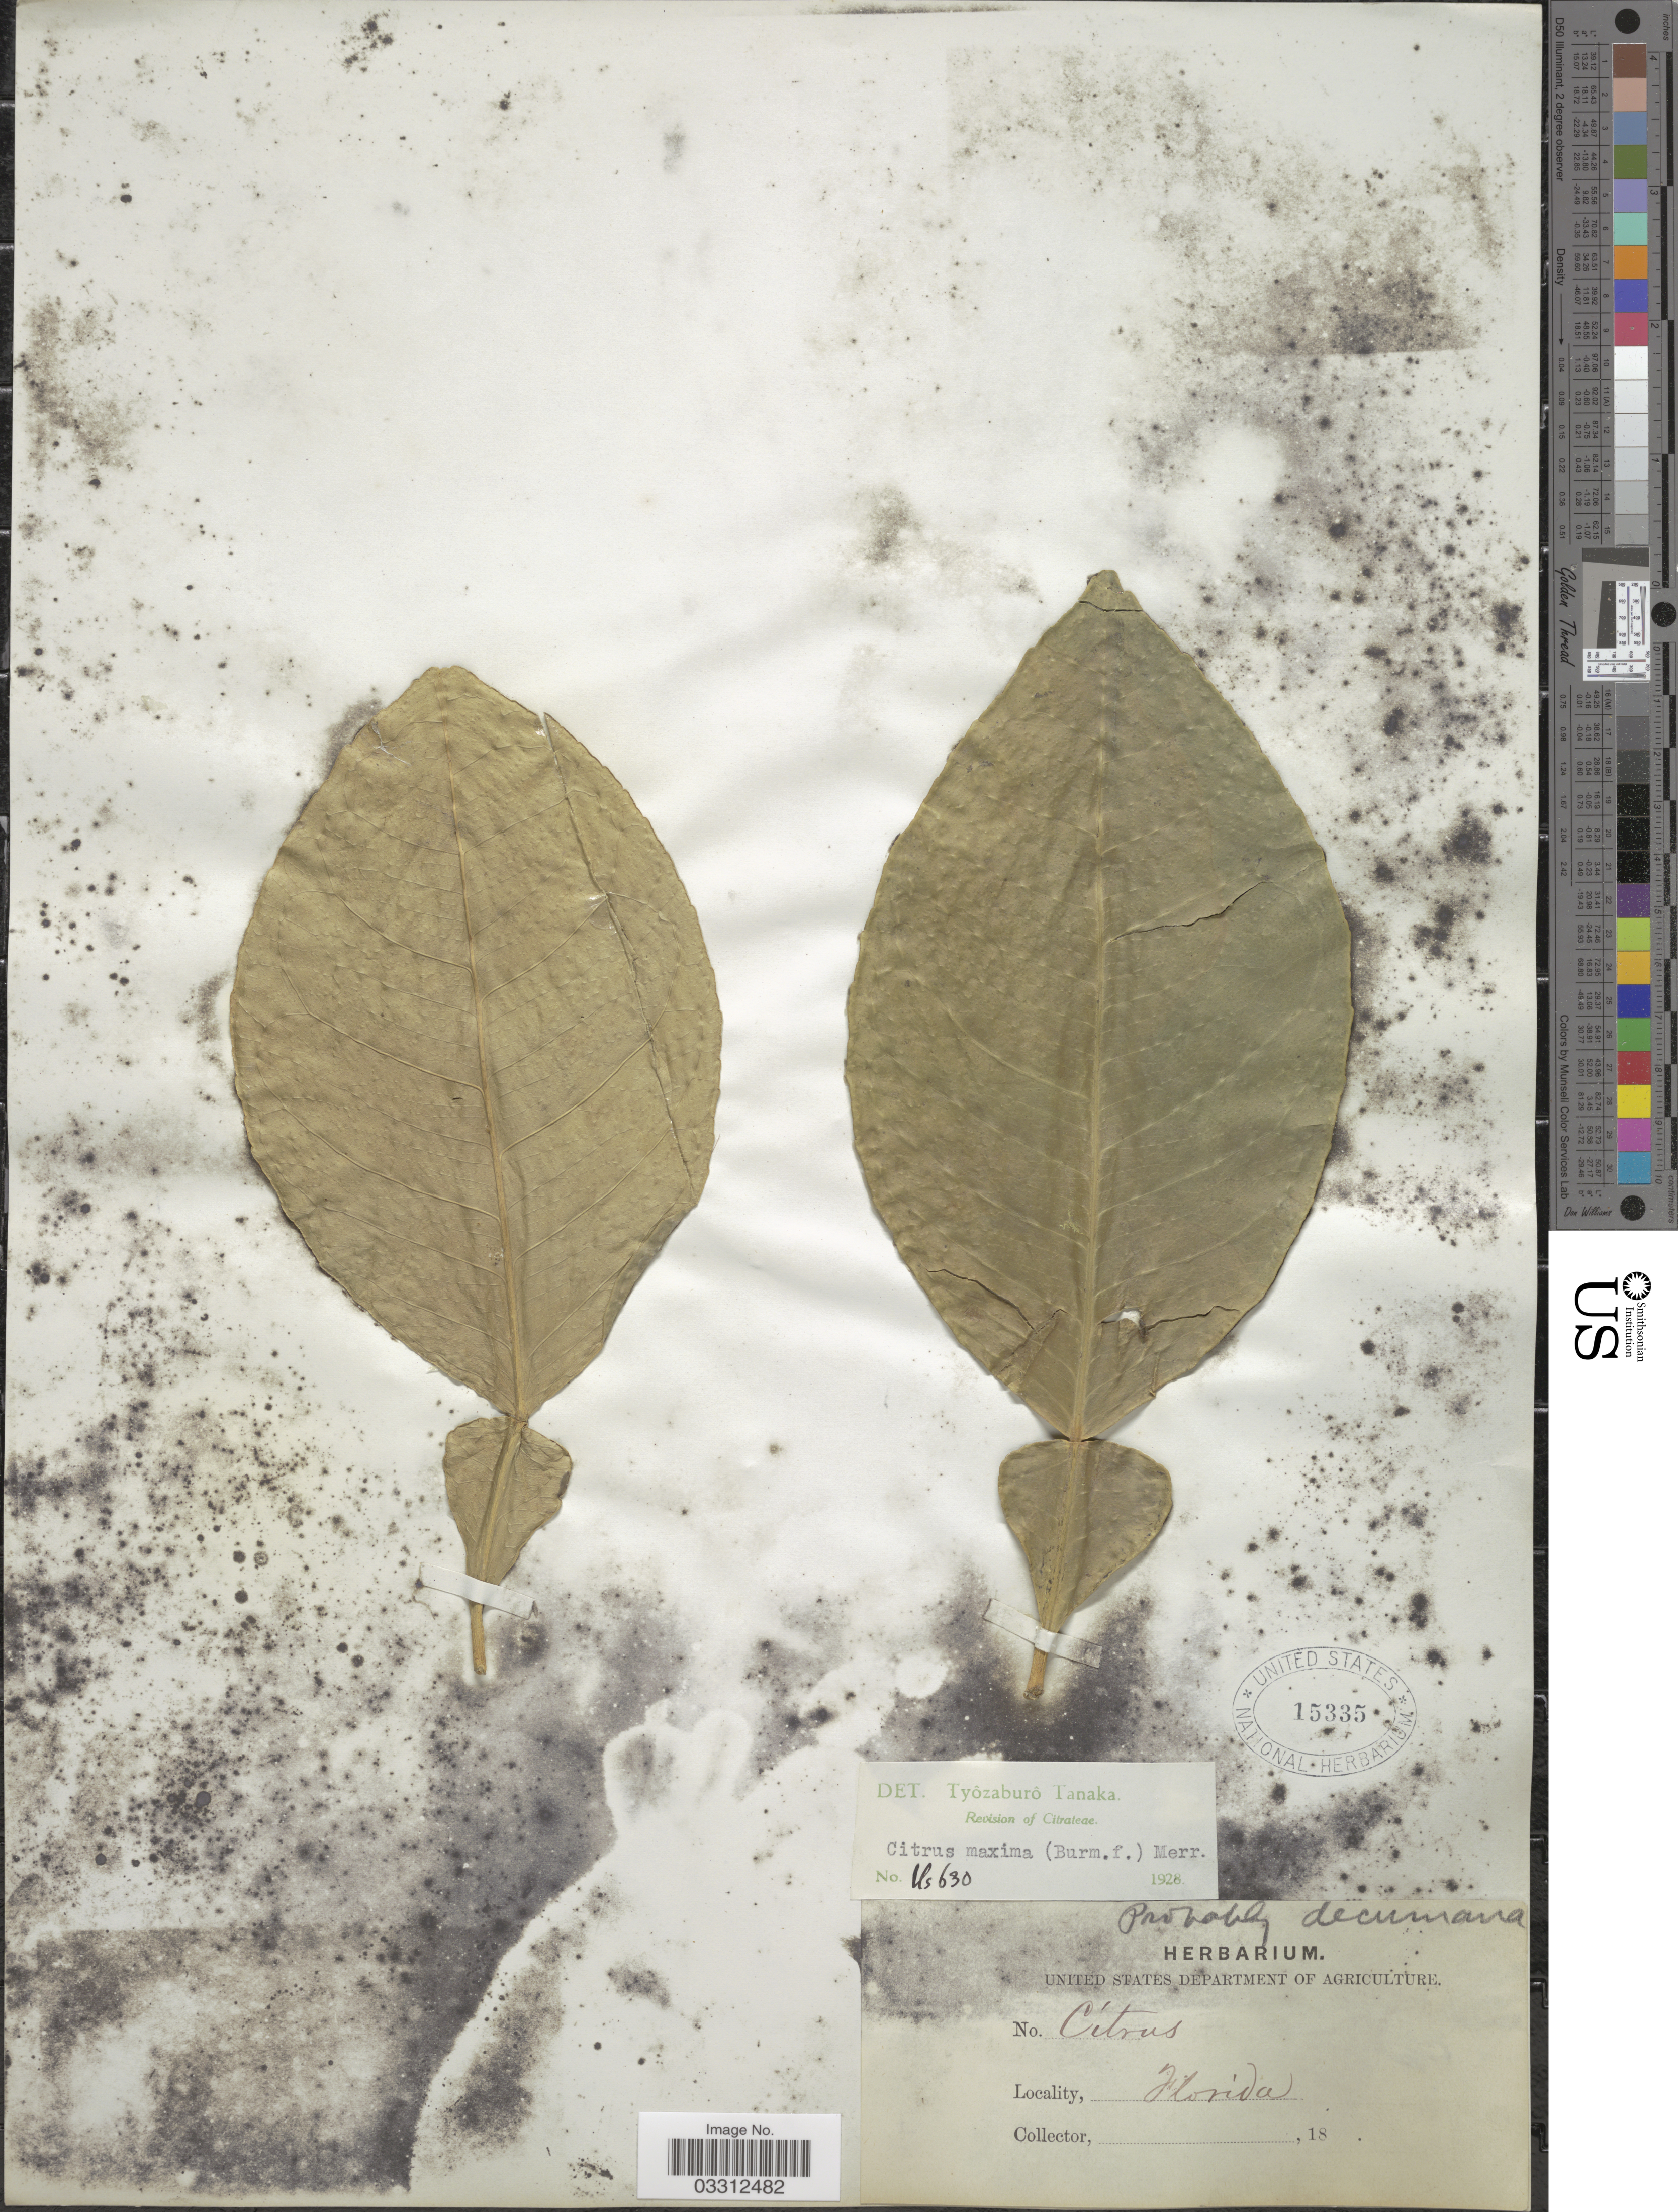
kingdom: Plantae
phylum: Tracheophyta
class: Magnoliopsida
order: Sapindales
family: Rutaceae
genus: Citrus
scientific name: Citrus paradisi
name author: Macfad.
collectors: Facchini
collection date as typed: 18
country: United States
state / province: Florida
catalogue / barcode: US 15335